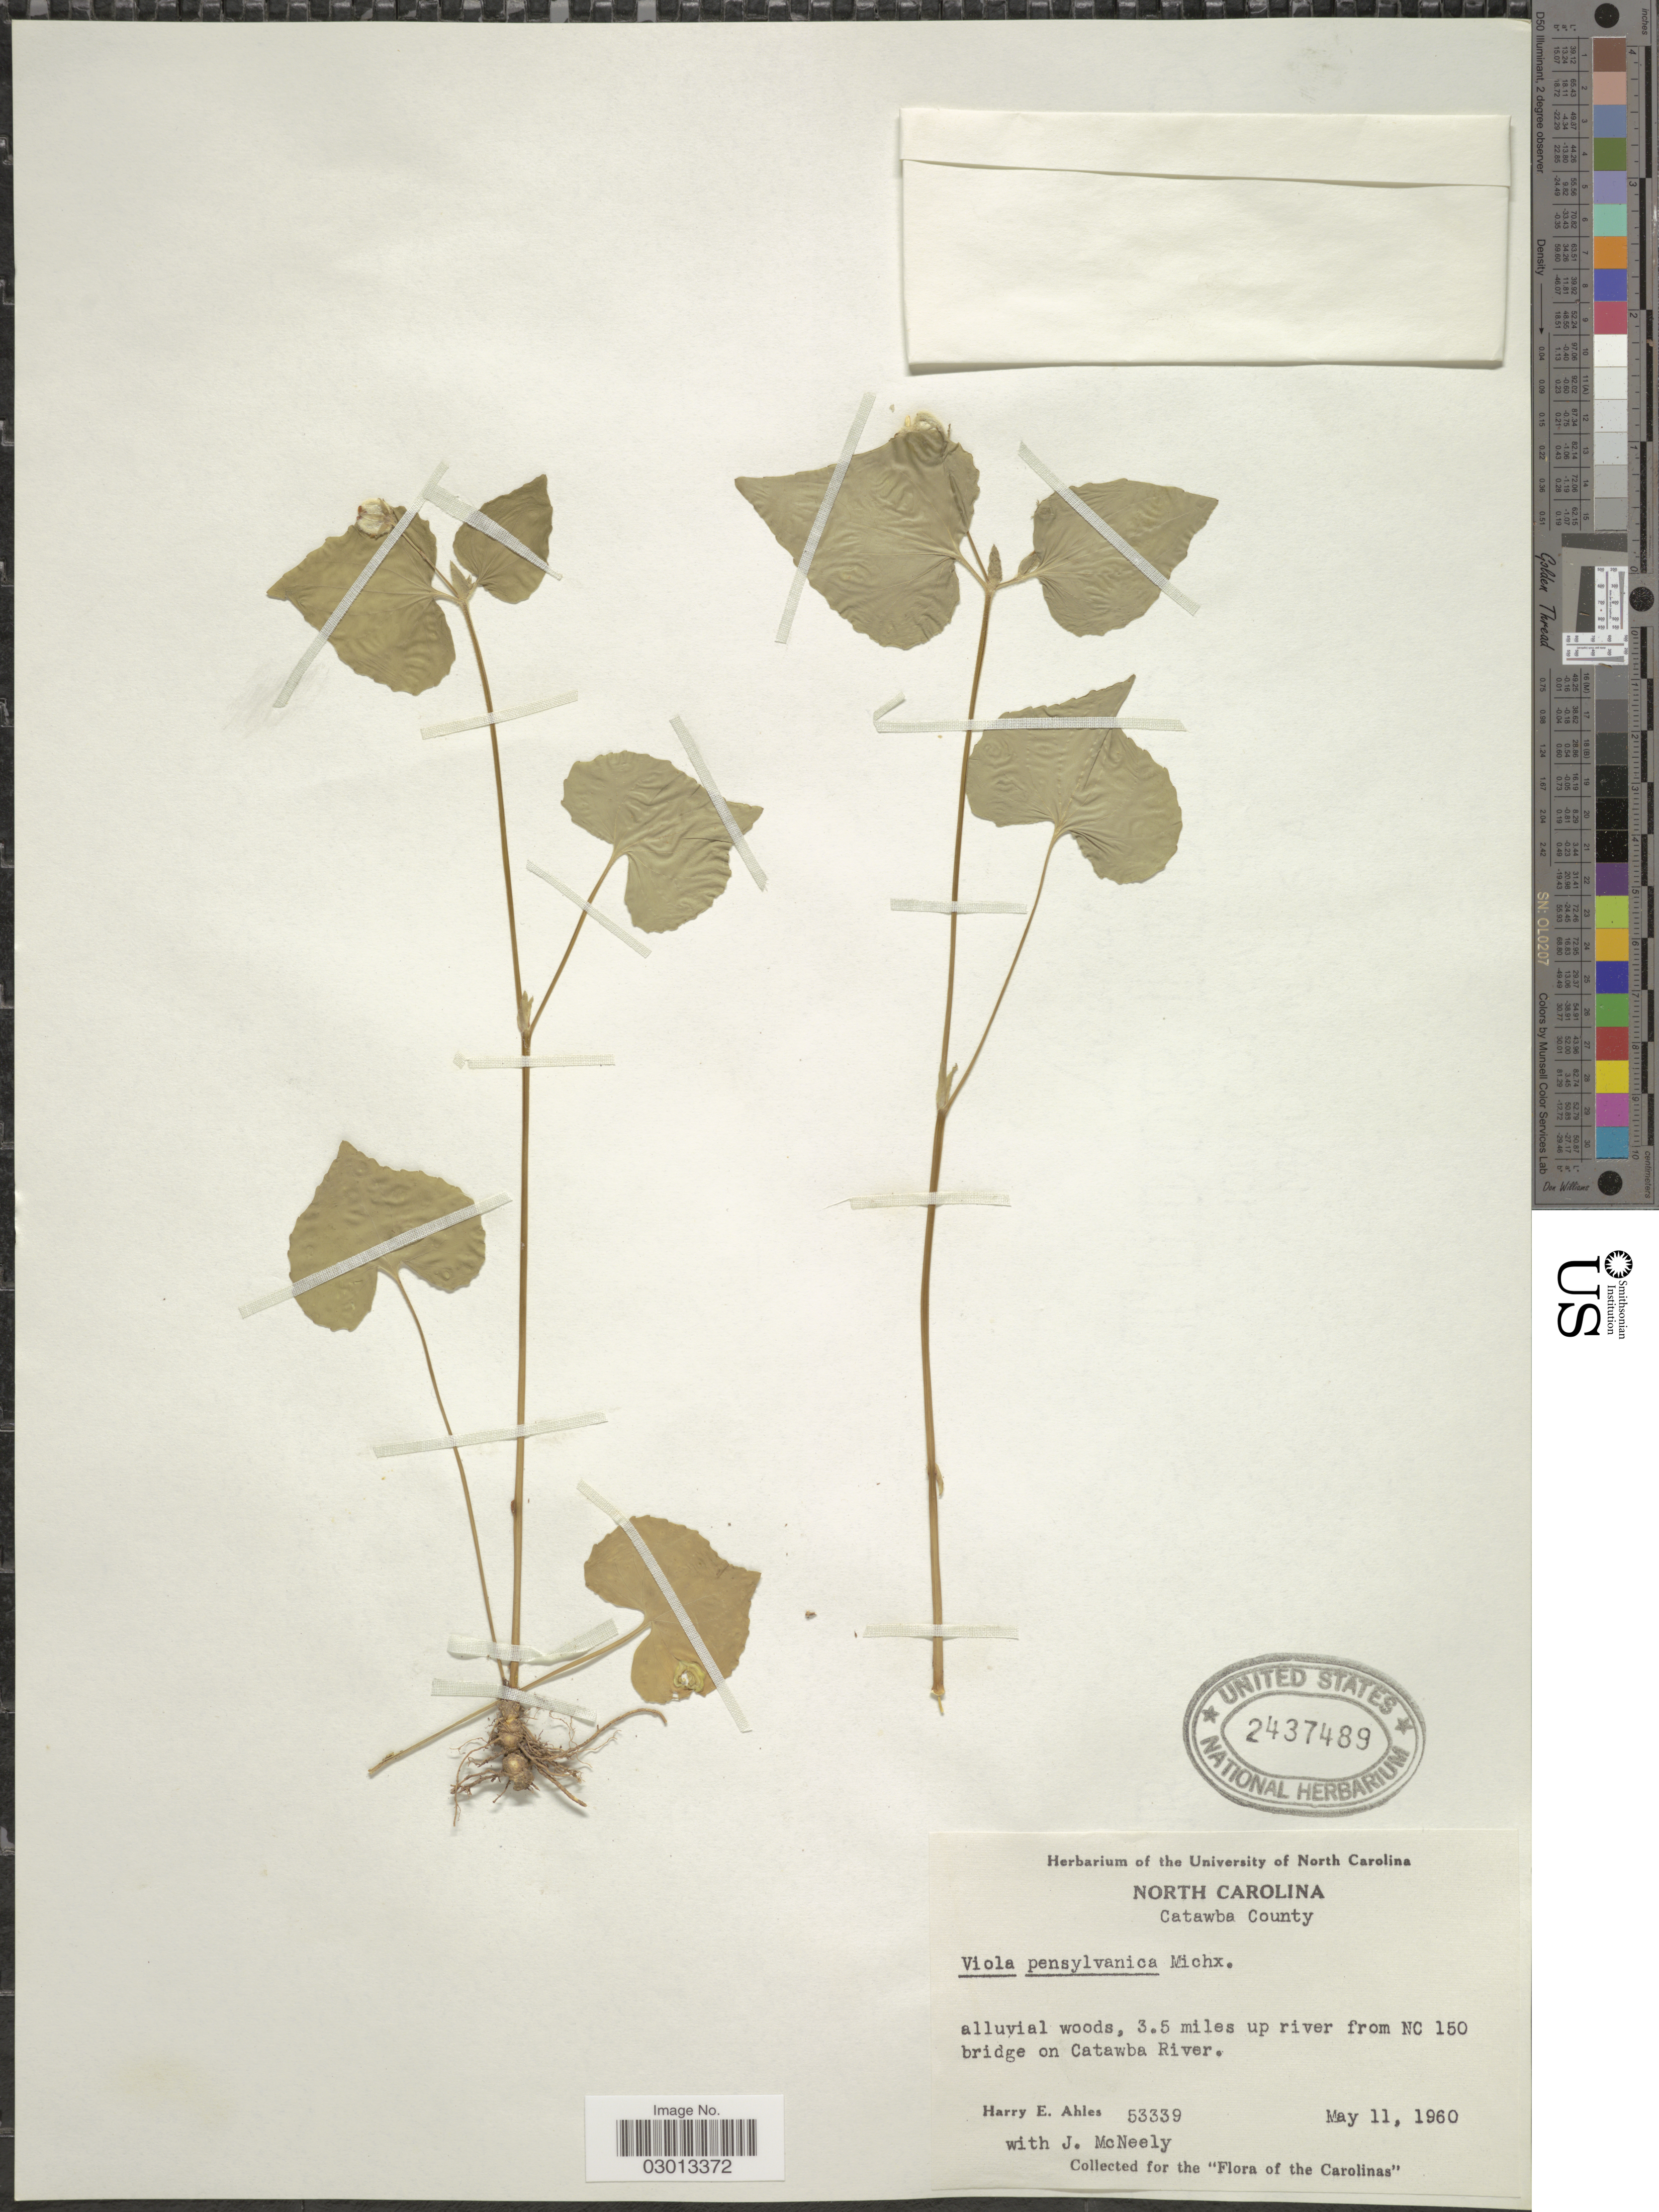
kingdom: Plantae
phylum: Tracheophyta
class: Magnoliopsida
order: Malpighiales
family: Violaceae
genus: Viola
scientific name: Viola pensylvanica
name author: Michx.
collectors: H. E. Ahles & J. McNeely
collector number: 53339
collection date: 1960-05-11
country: United States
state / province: North Carolina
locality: Catawba County. 3.5 miles up river from NC 150 bridge on Catawba River.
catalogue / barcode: US 2437489